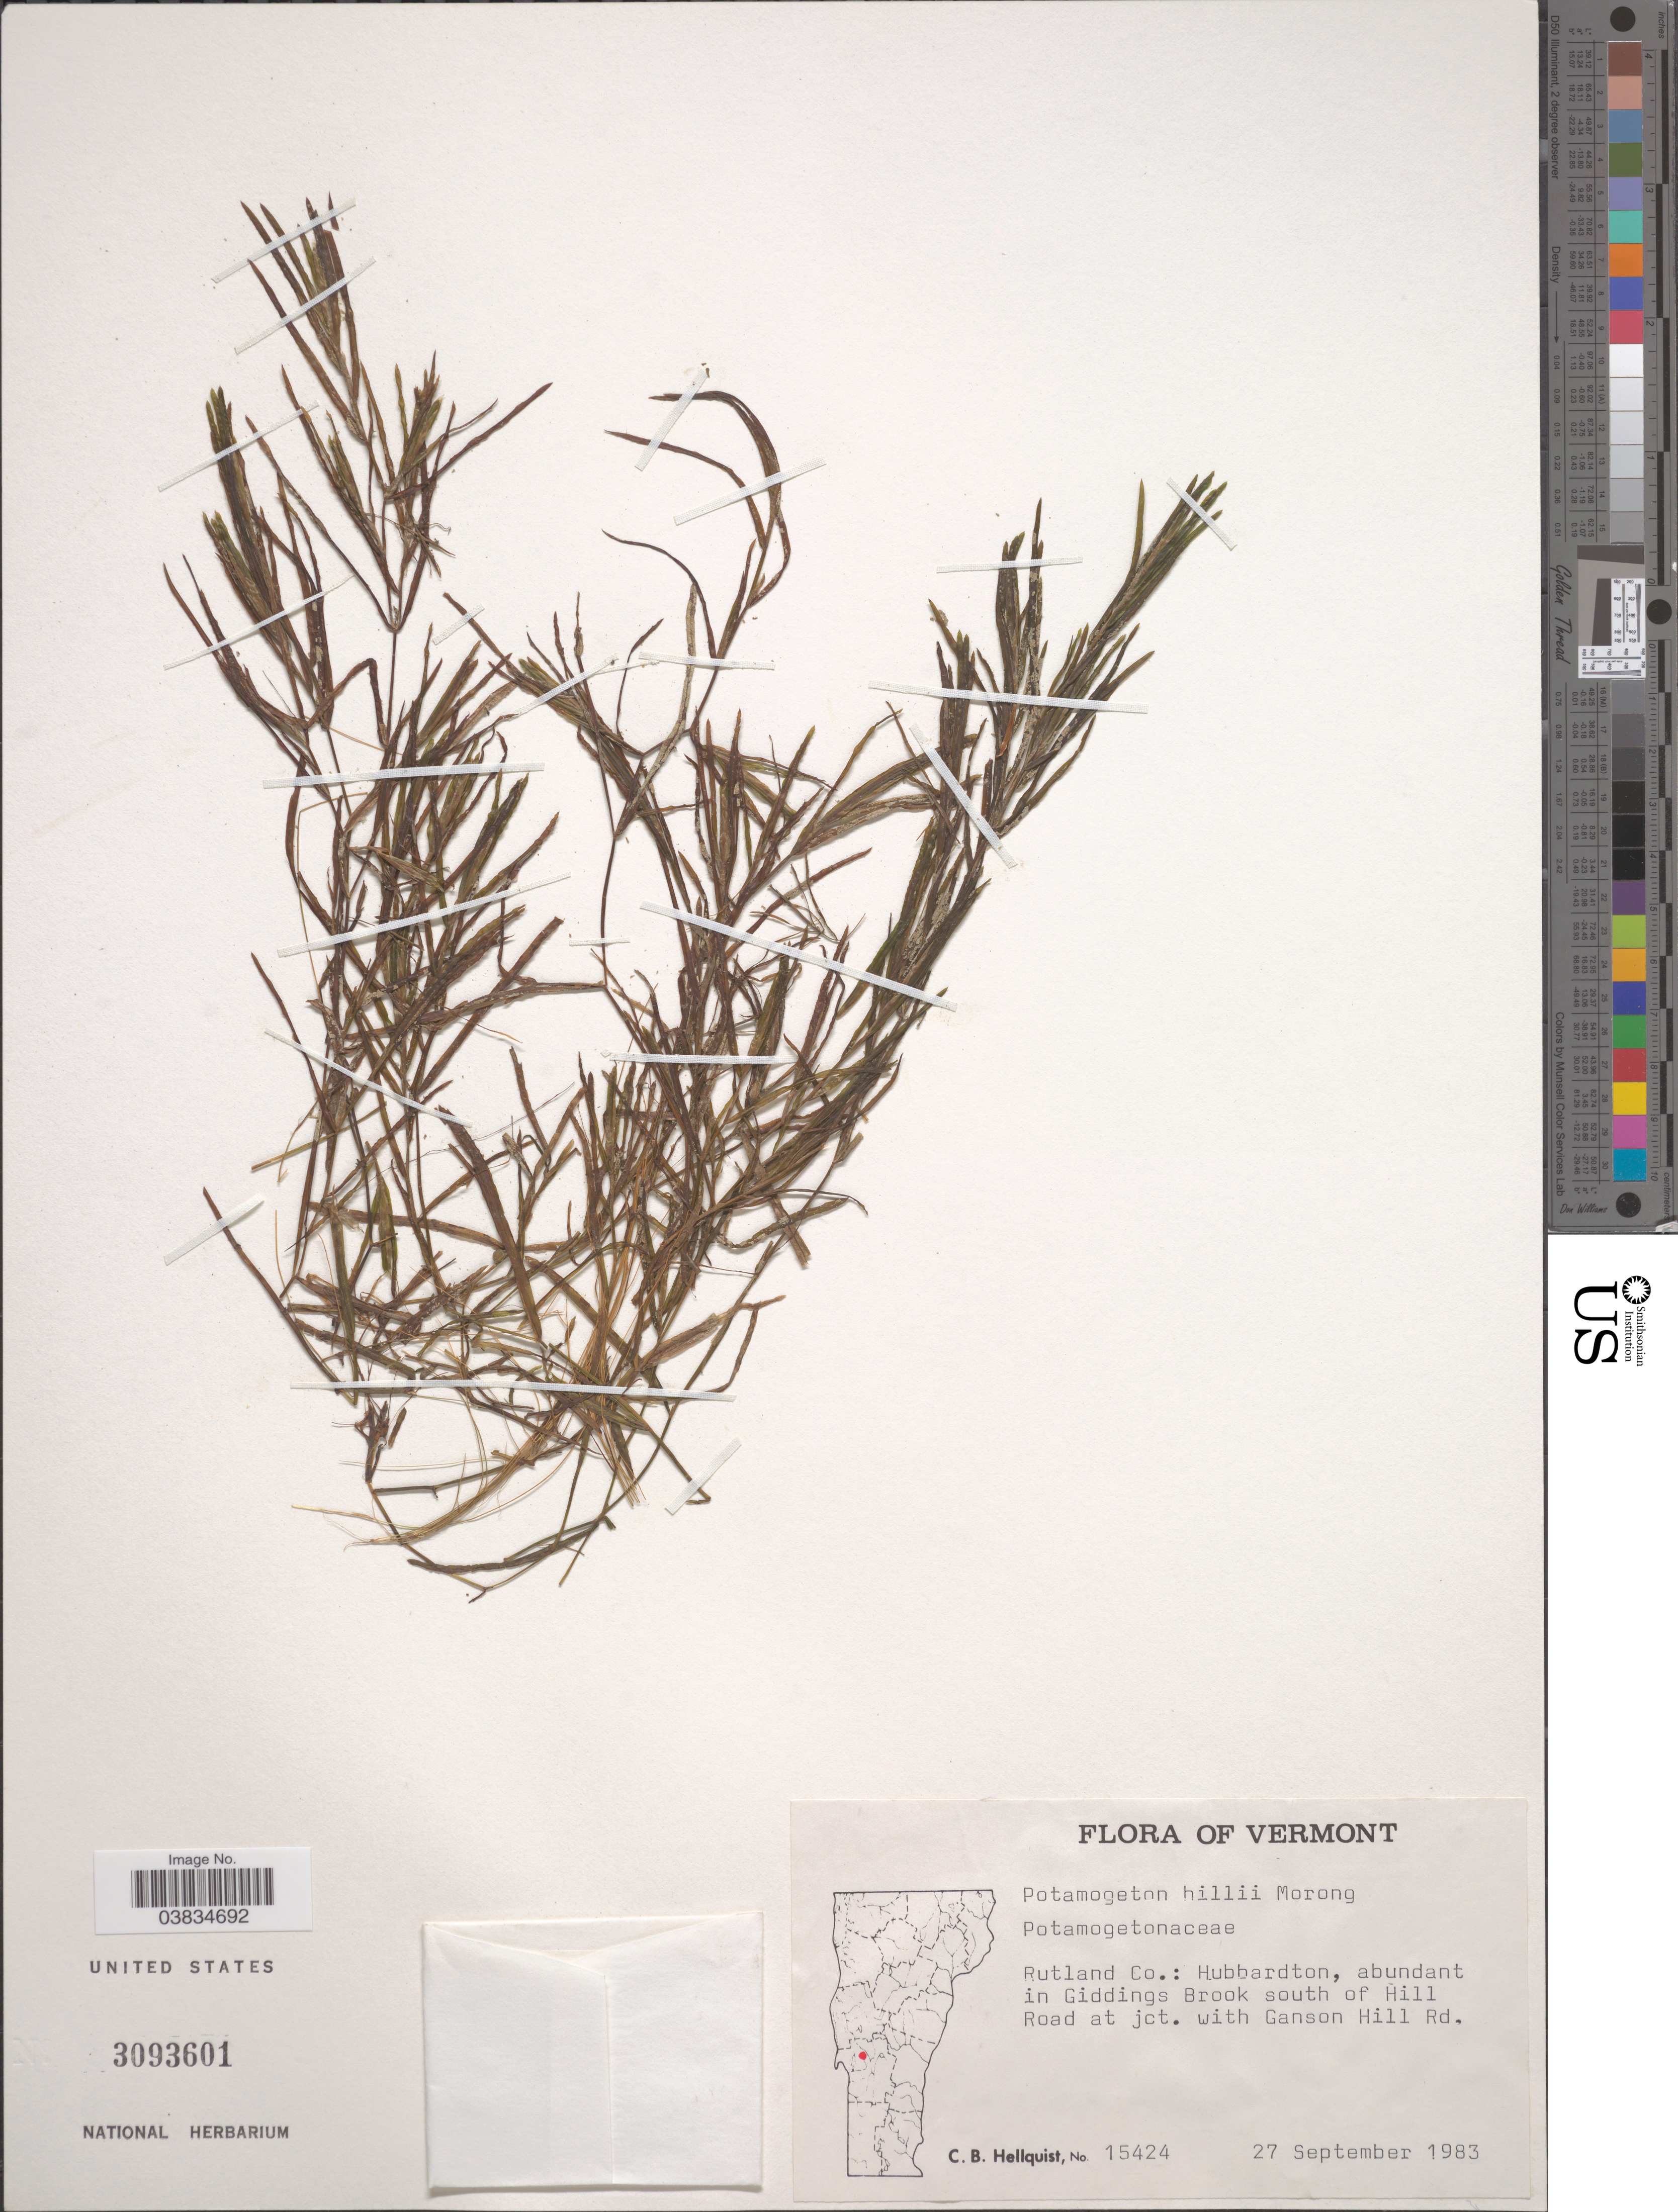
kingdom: Plantae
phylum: Tracheophyta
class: Liliopsida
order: Alismatales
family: Potamogetonaceae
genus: Potamogeton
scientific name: Potamogeton hillii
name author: Morong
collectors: C. Hellquist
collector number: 15424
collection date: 1983-09-27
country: United States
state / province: Vermont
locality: Rutland Co.: Hubbardton, abundant in Giddings Brook south of Hill Road at jct. with Ganson Hill Rd.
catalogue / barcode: US 3093601